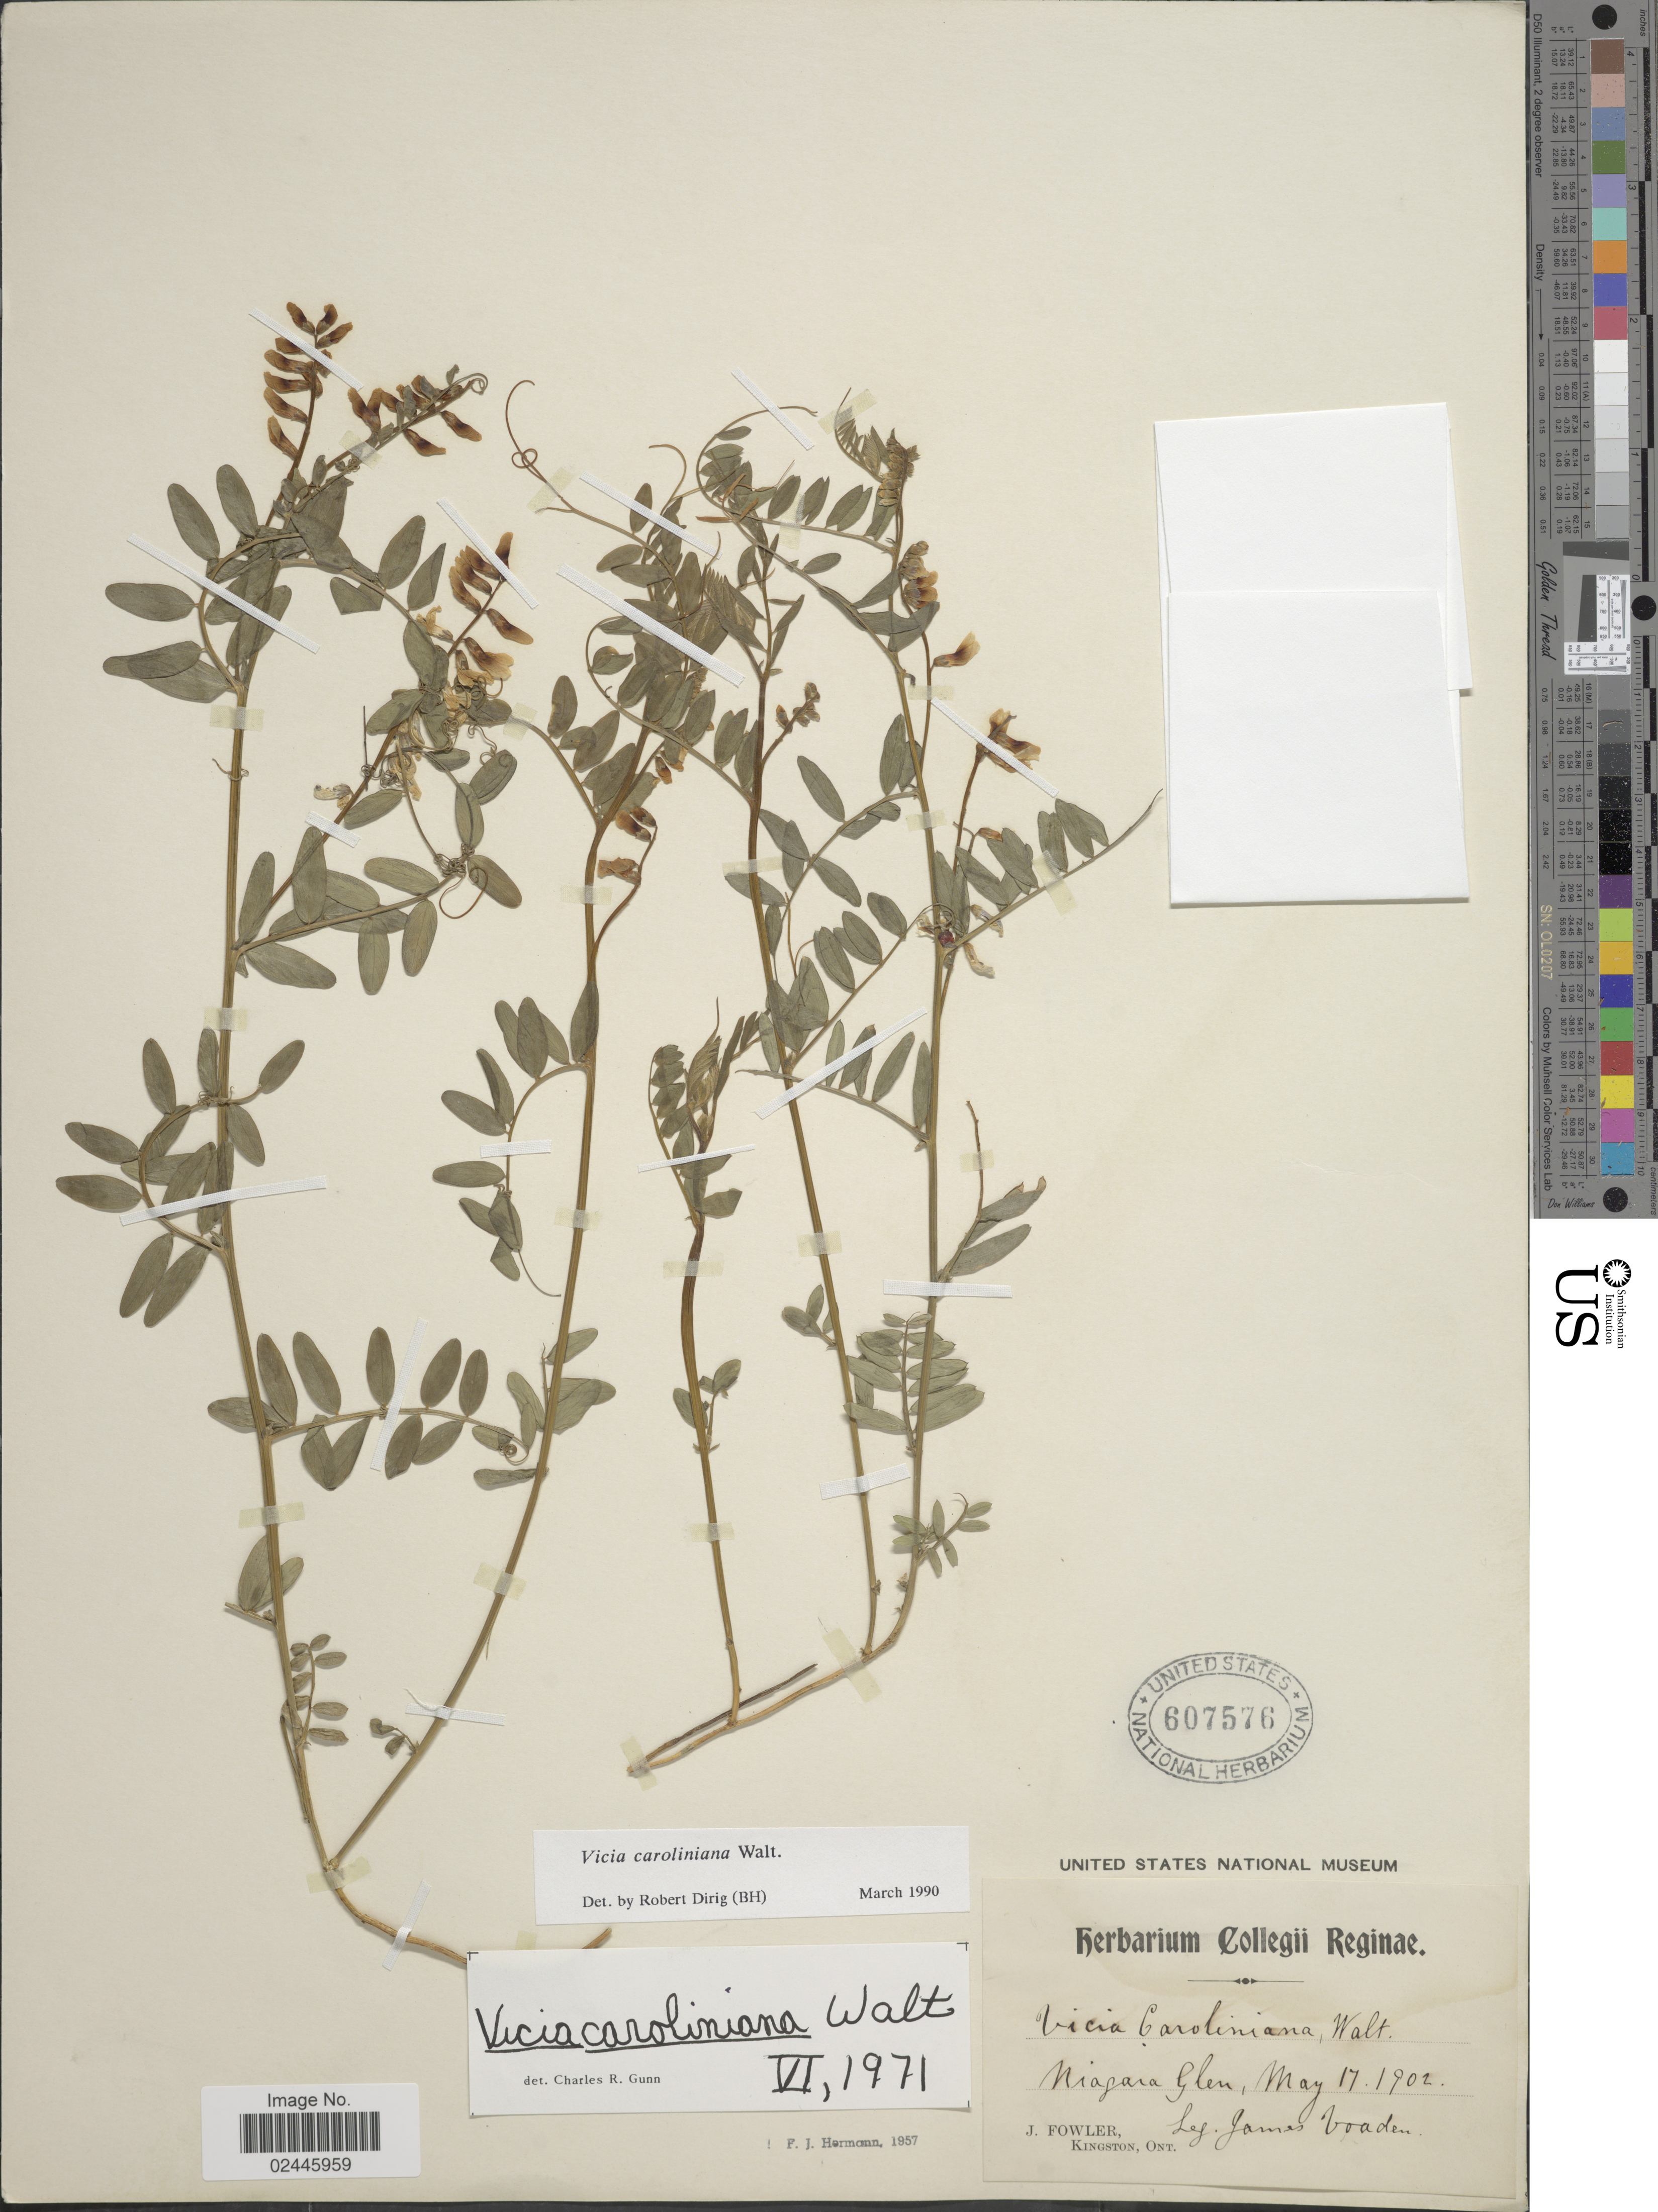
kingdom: Plantae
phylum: Tracheophyta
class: Magnoliopsida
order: Fabales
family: Fabaceae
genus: Vicia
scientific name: Vicia caroliniana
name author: Walter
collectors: J. P. Fowler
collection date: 1902-05-17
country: Canada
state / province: Ontario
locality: Niagara Glen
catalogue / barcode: US 607576